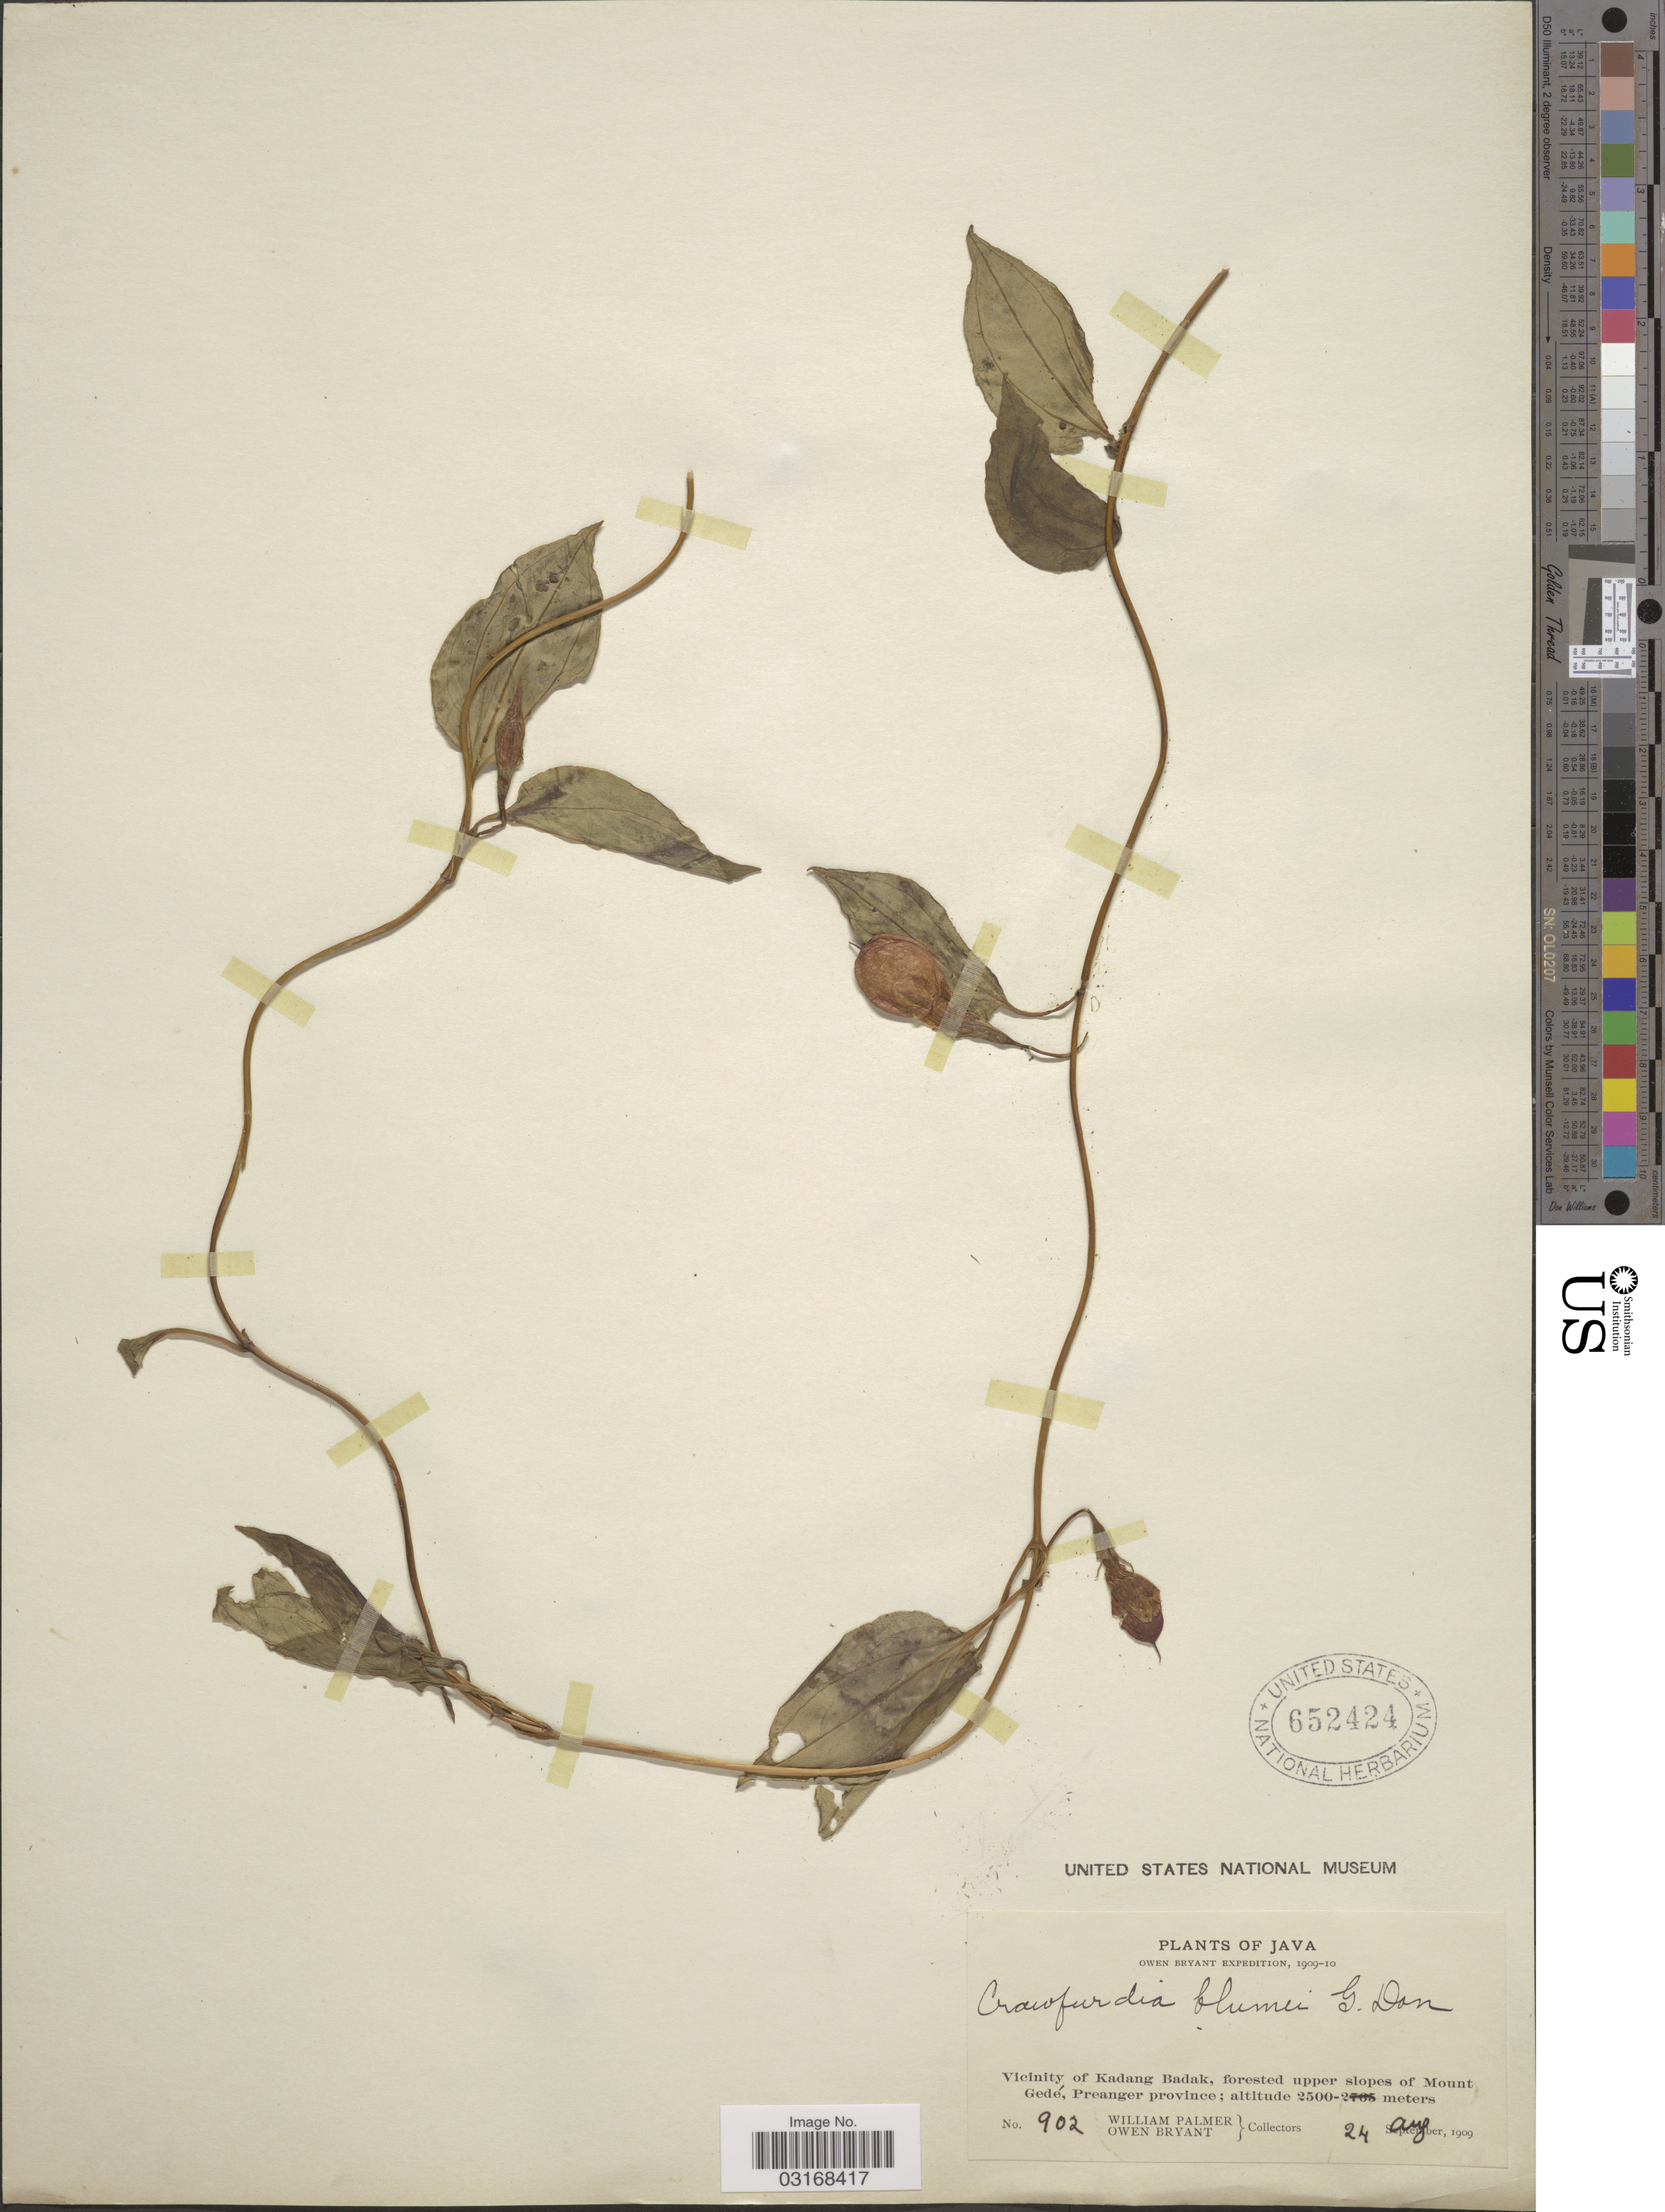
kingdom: Plantae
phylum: Tracheophyta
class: Magnoliopsida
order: Gentianales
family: Gentianaceae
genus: Crawfurdia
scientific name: Crawfurdia blumei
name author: G. Don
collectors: W. Palmer & O. Bryant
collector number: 902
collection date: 1909-08-24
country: Indonesia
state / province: Java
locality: Vicinity of Kadang Badak, forested upper slopes of Mount Gedé, Preanger province.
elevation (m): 2500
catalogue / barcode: US 652424